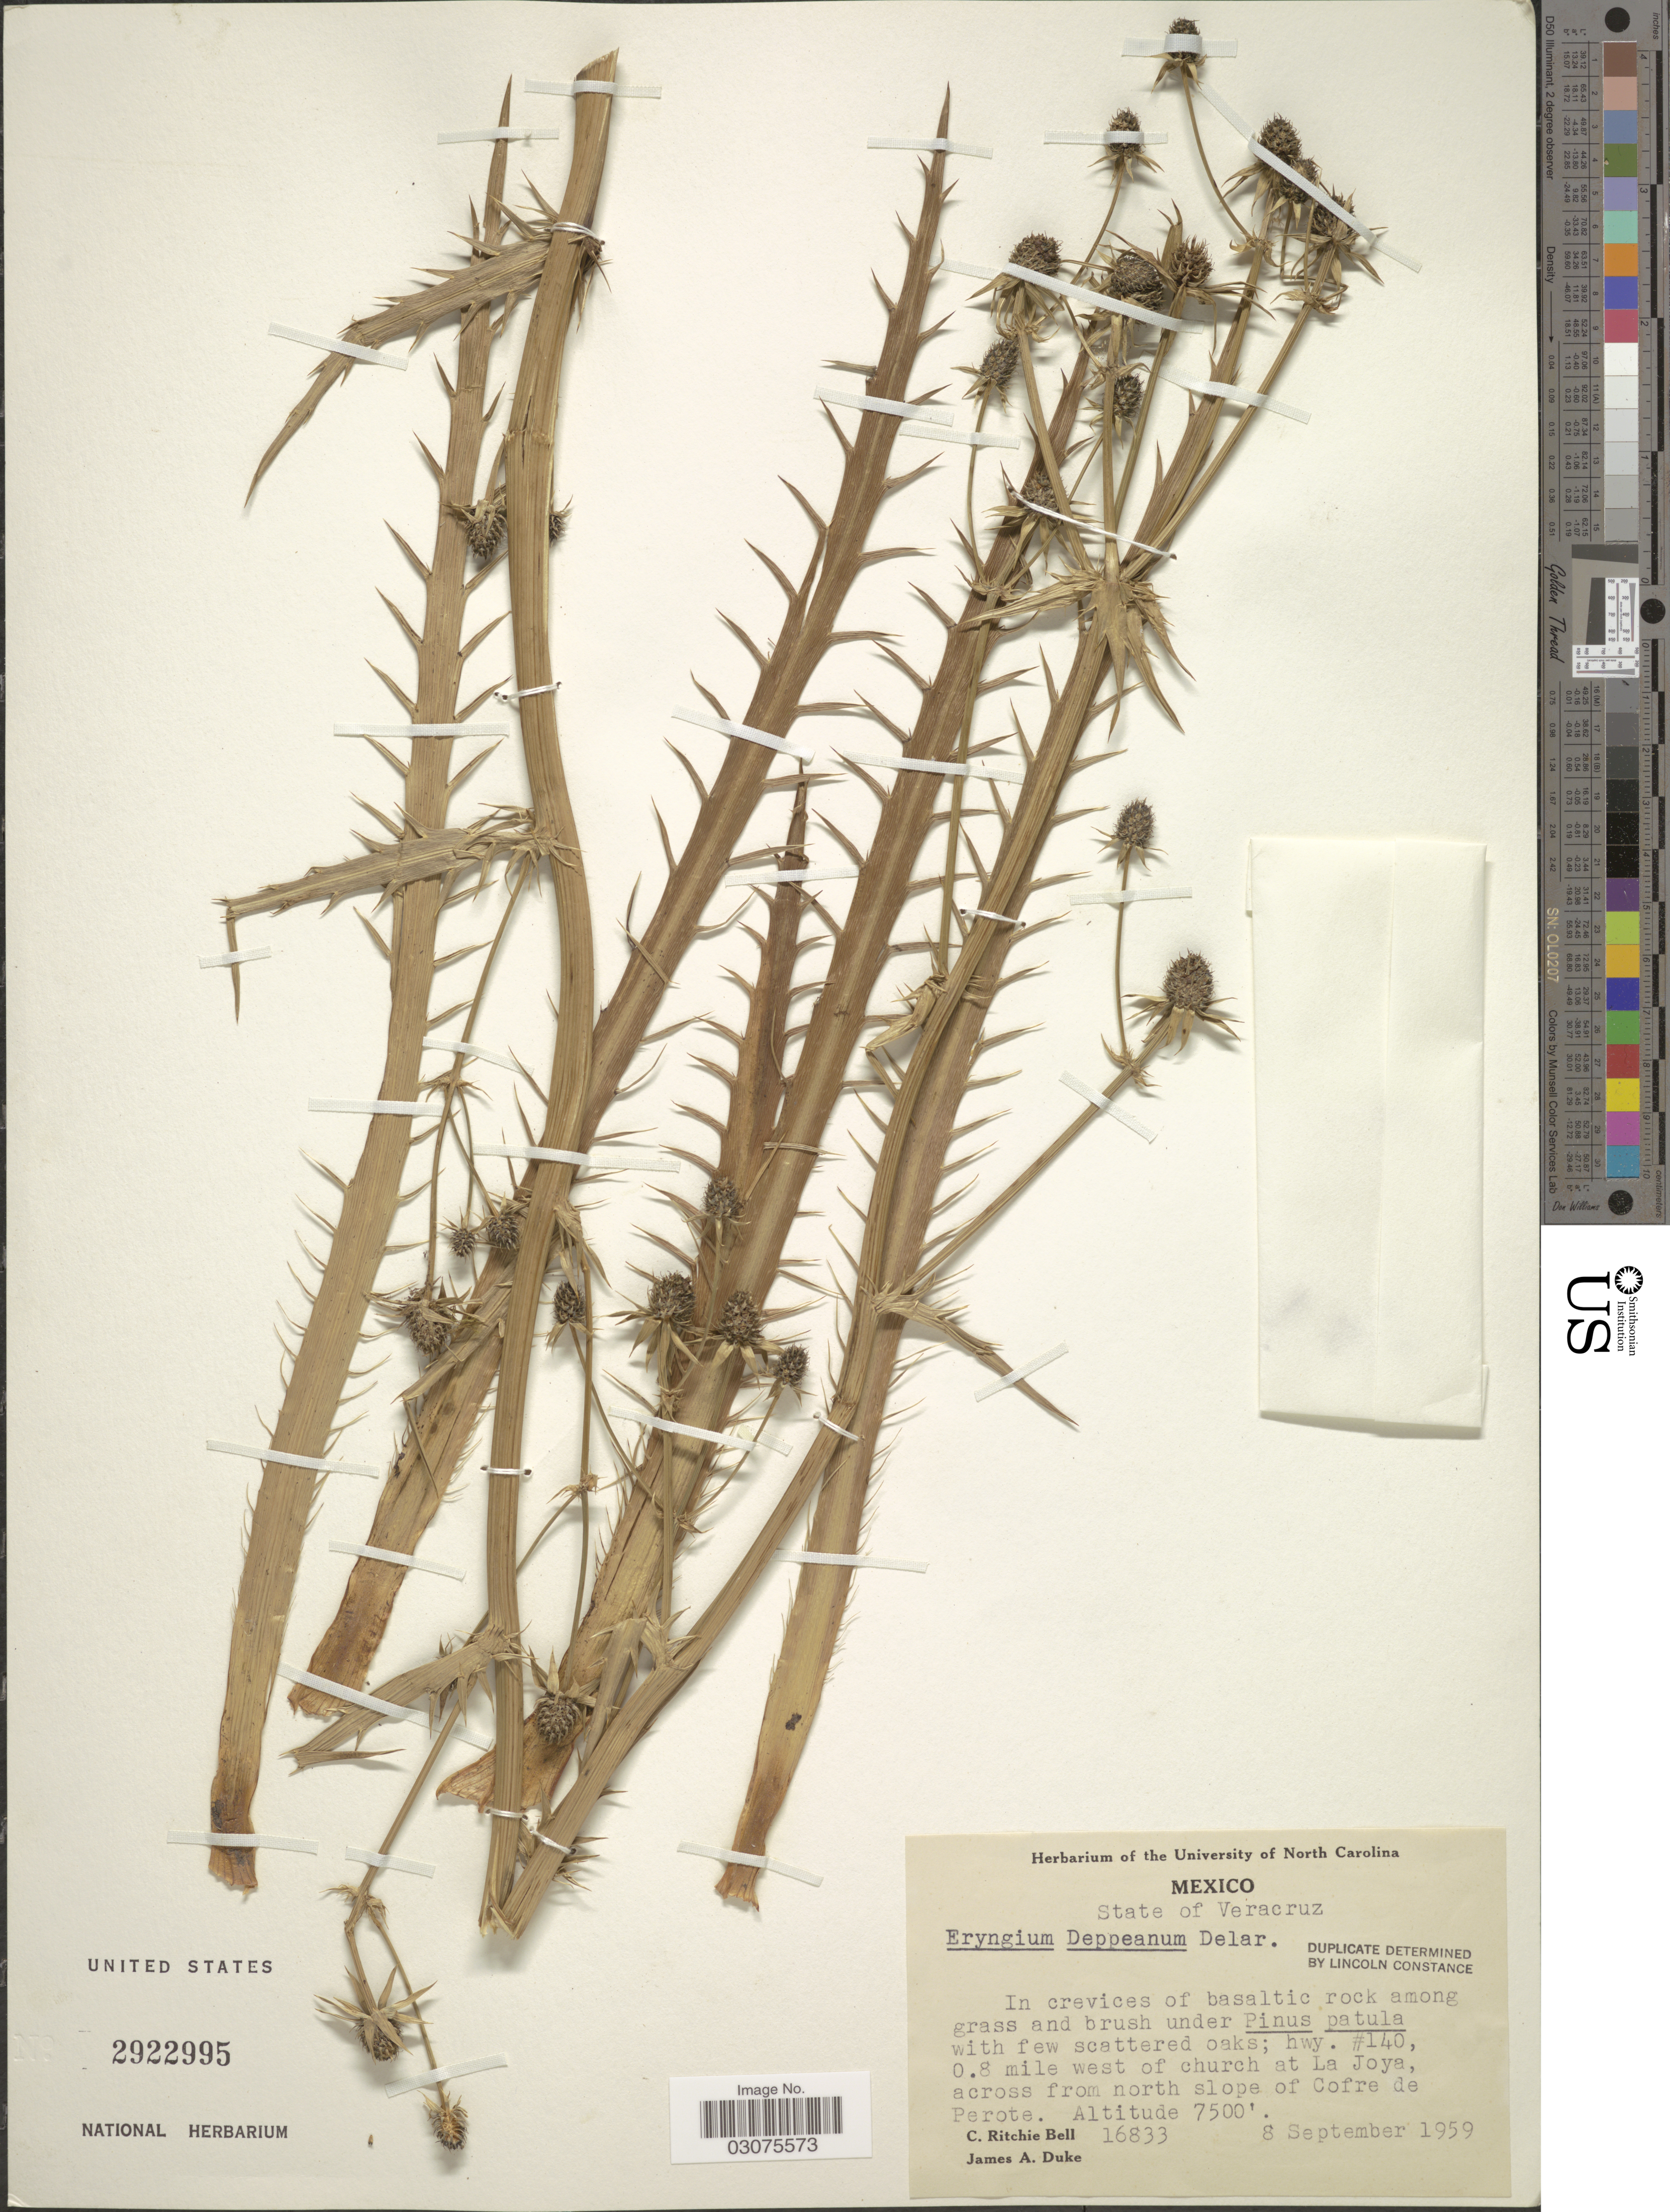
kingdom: Plantae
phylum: Tracheophyta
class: Magnoliopsida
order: Apiales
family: Apiaceae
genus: Eryngium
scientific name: Eryngium deppeanum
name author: Schltdl. & Cham.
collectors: C. R. Bell & J. A. Duke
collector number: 16833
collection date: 1959-09-08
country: Mexico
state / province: Veracruz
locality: State of Veracruz, hwy. #140, 0.8 mile west of church at La Joya, across from north slope of Cofre de Perote.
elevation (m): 2286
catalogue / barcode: US 2922995